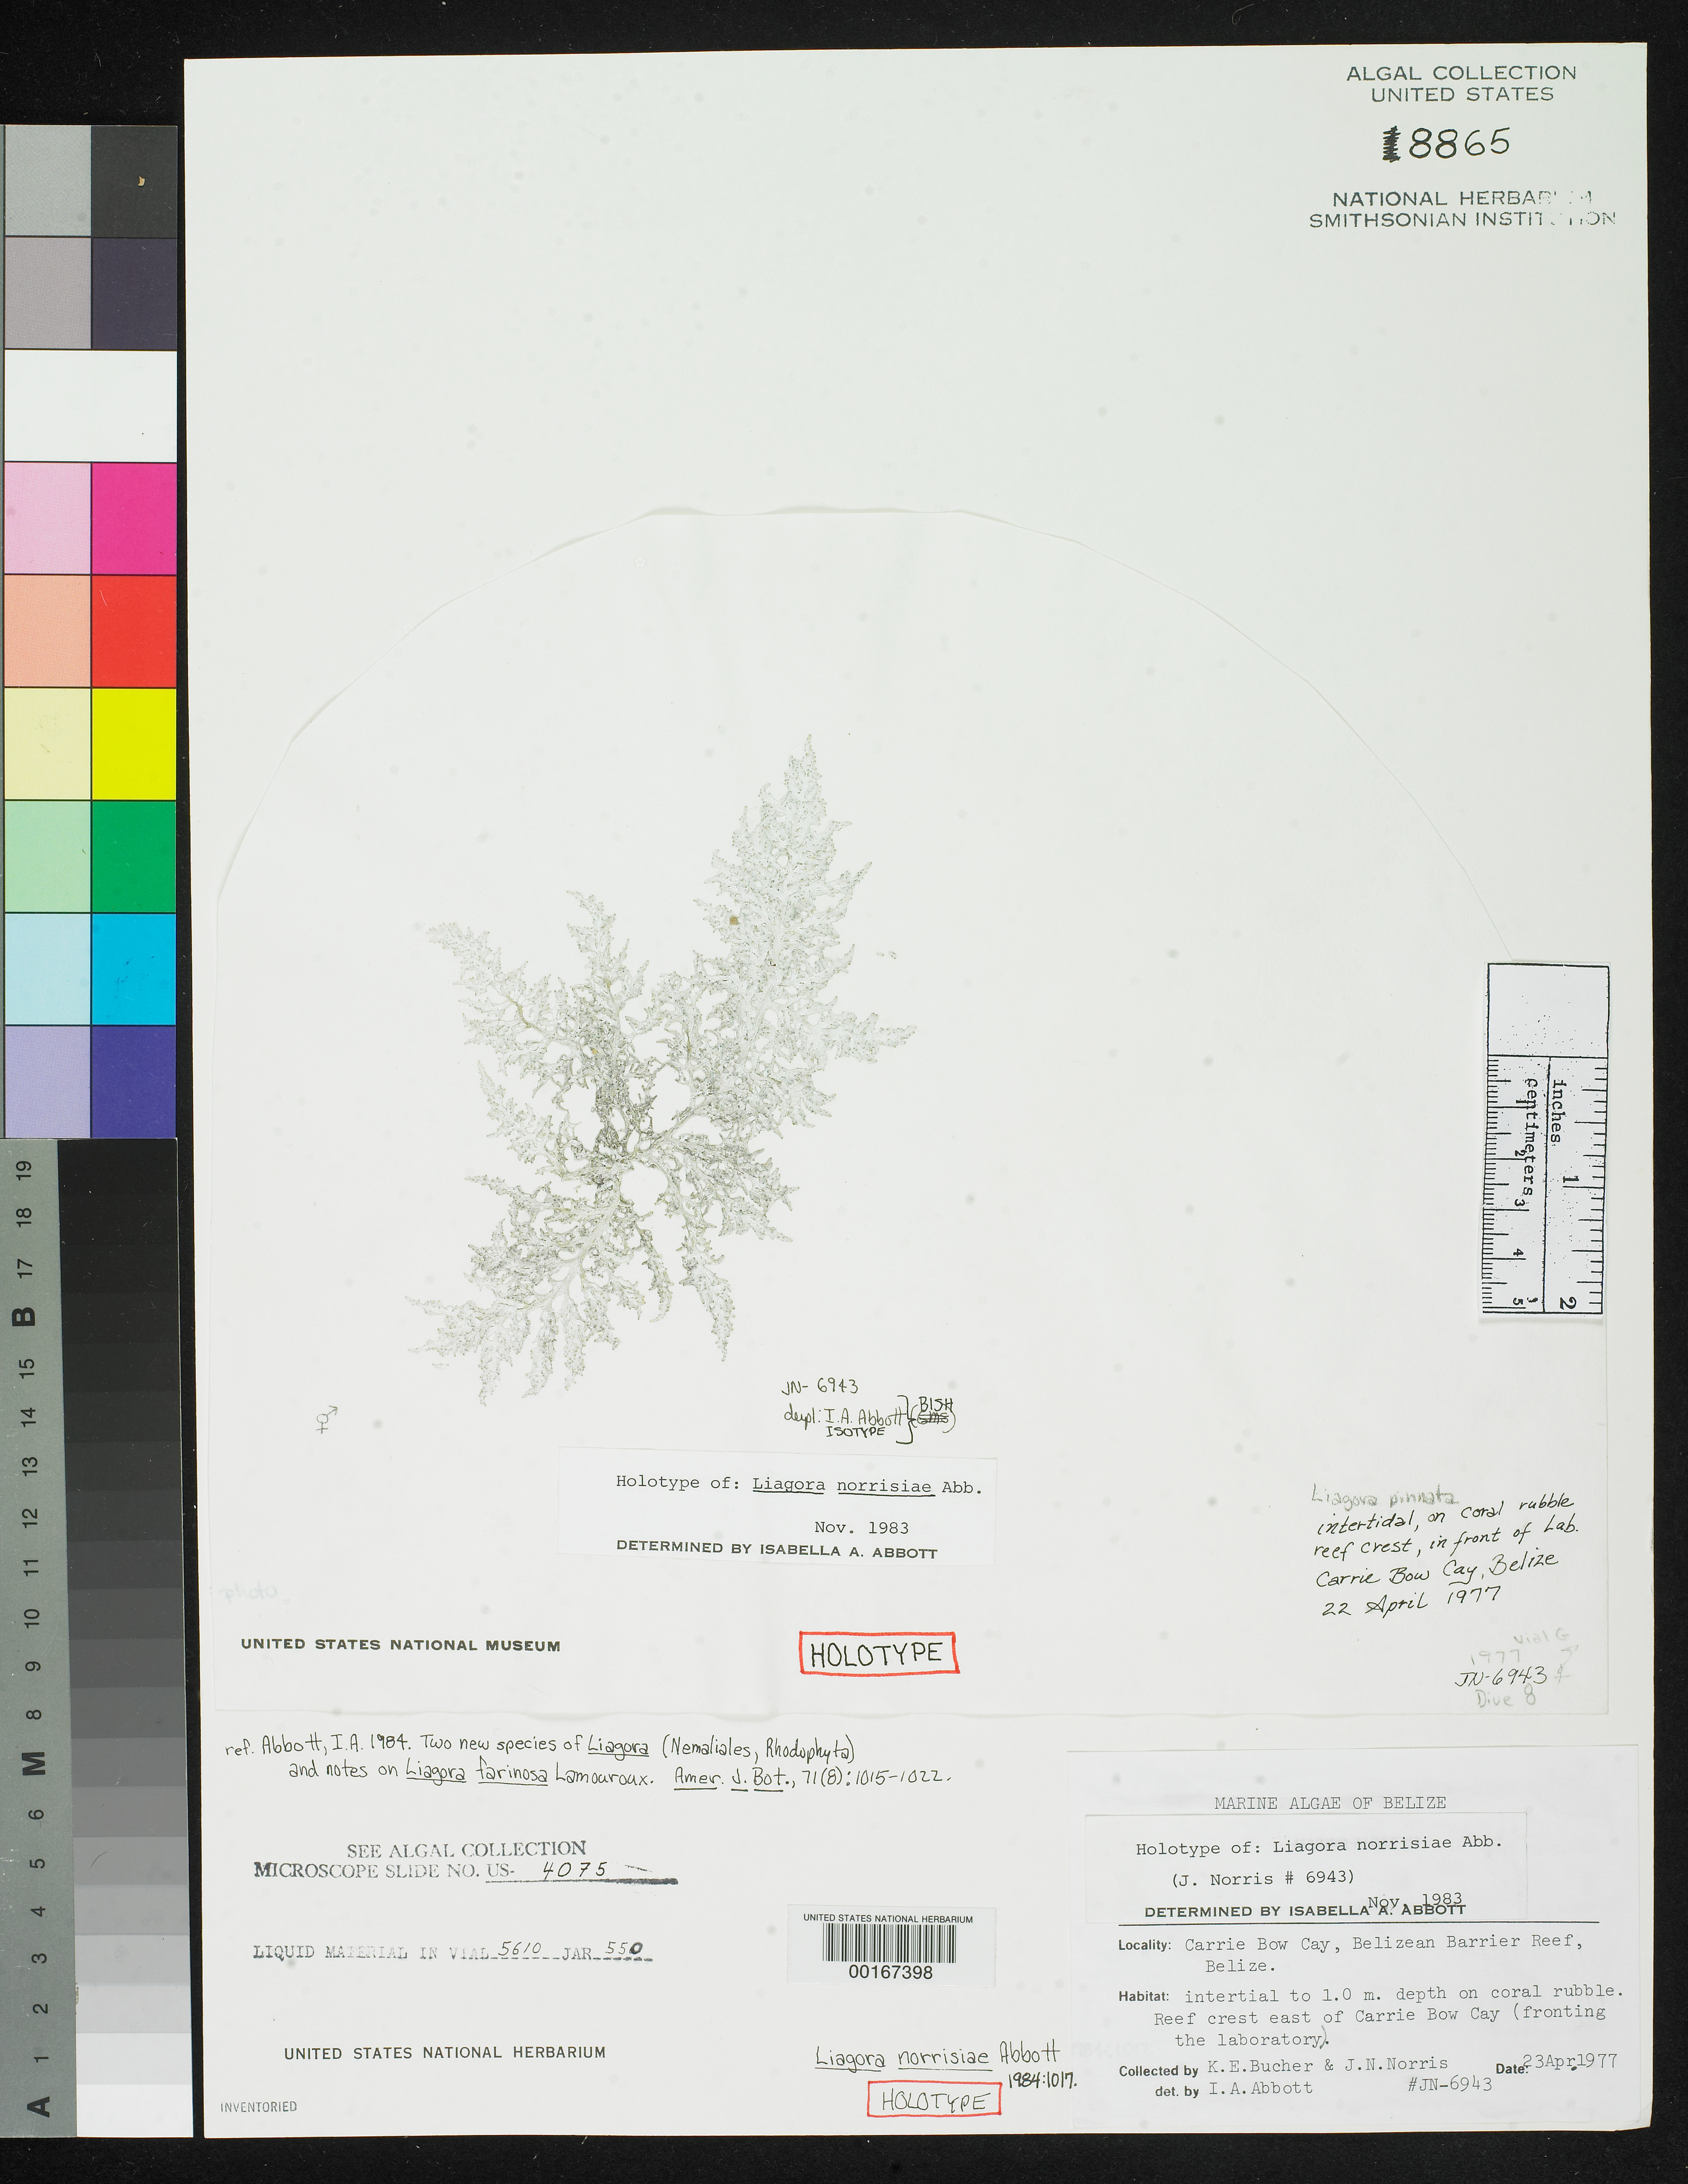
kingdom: Plantae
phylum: Rhodophyta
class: Florideophyceae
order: Nemaliales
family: Liagoraceae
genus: Liagora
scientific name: Liagora norrisiae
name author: I.A. Abbott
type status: Holotype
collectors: K. E. Bucher & J. N. Norris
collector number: JN-6943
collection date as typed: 23 Apr 1977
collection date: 1977-04-23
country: Belize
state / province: Stann Creek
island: Carrie Bow Cay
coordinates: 16 48'N, 88 05'W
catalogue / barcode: US 8865